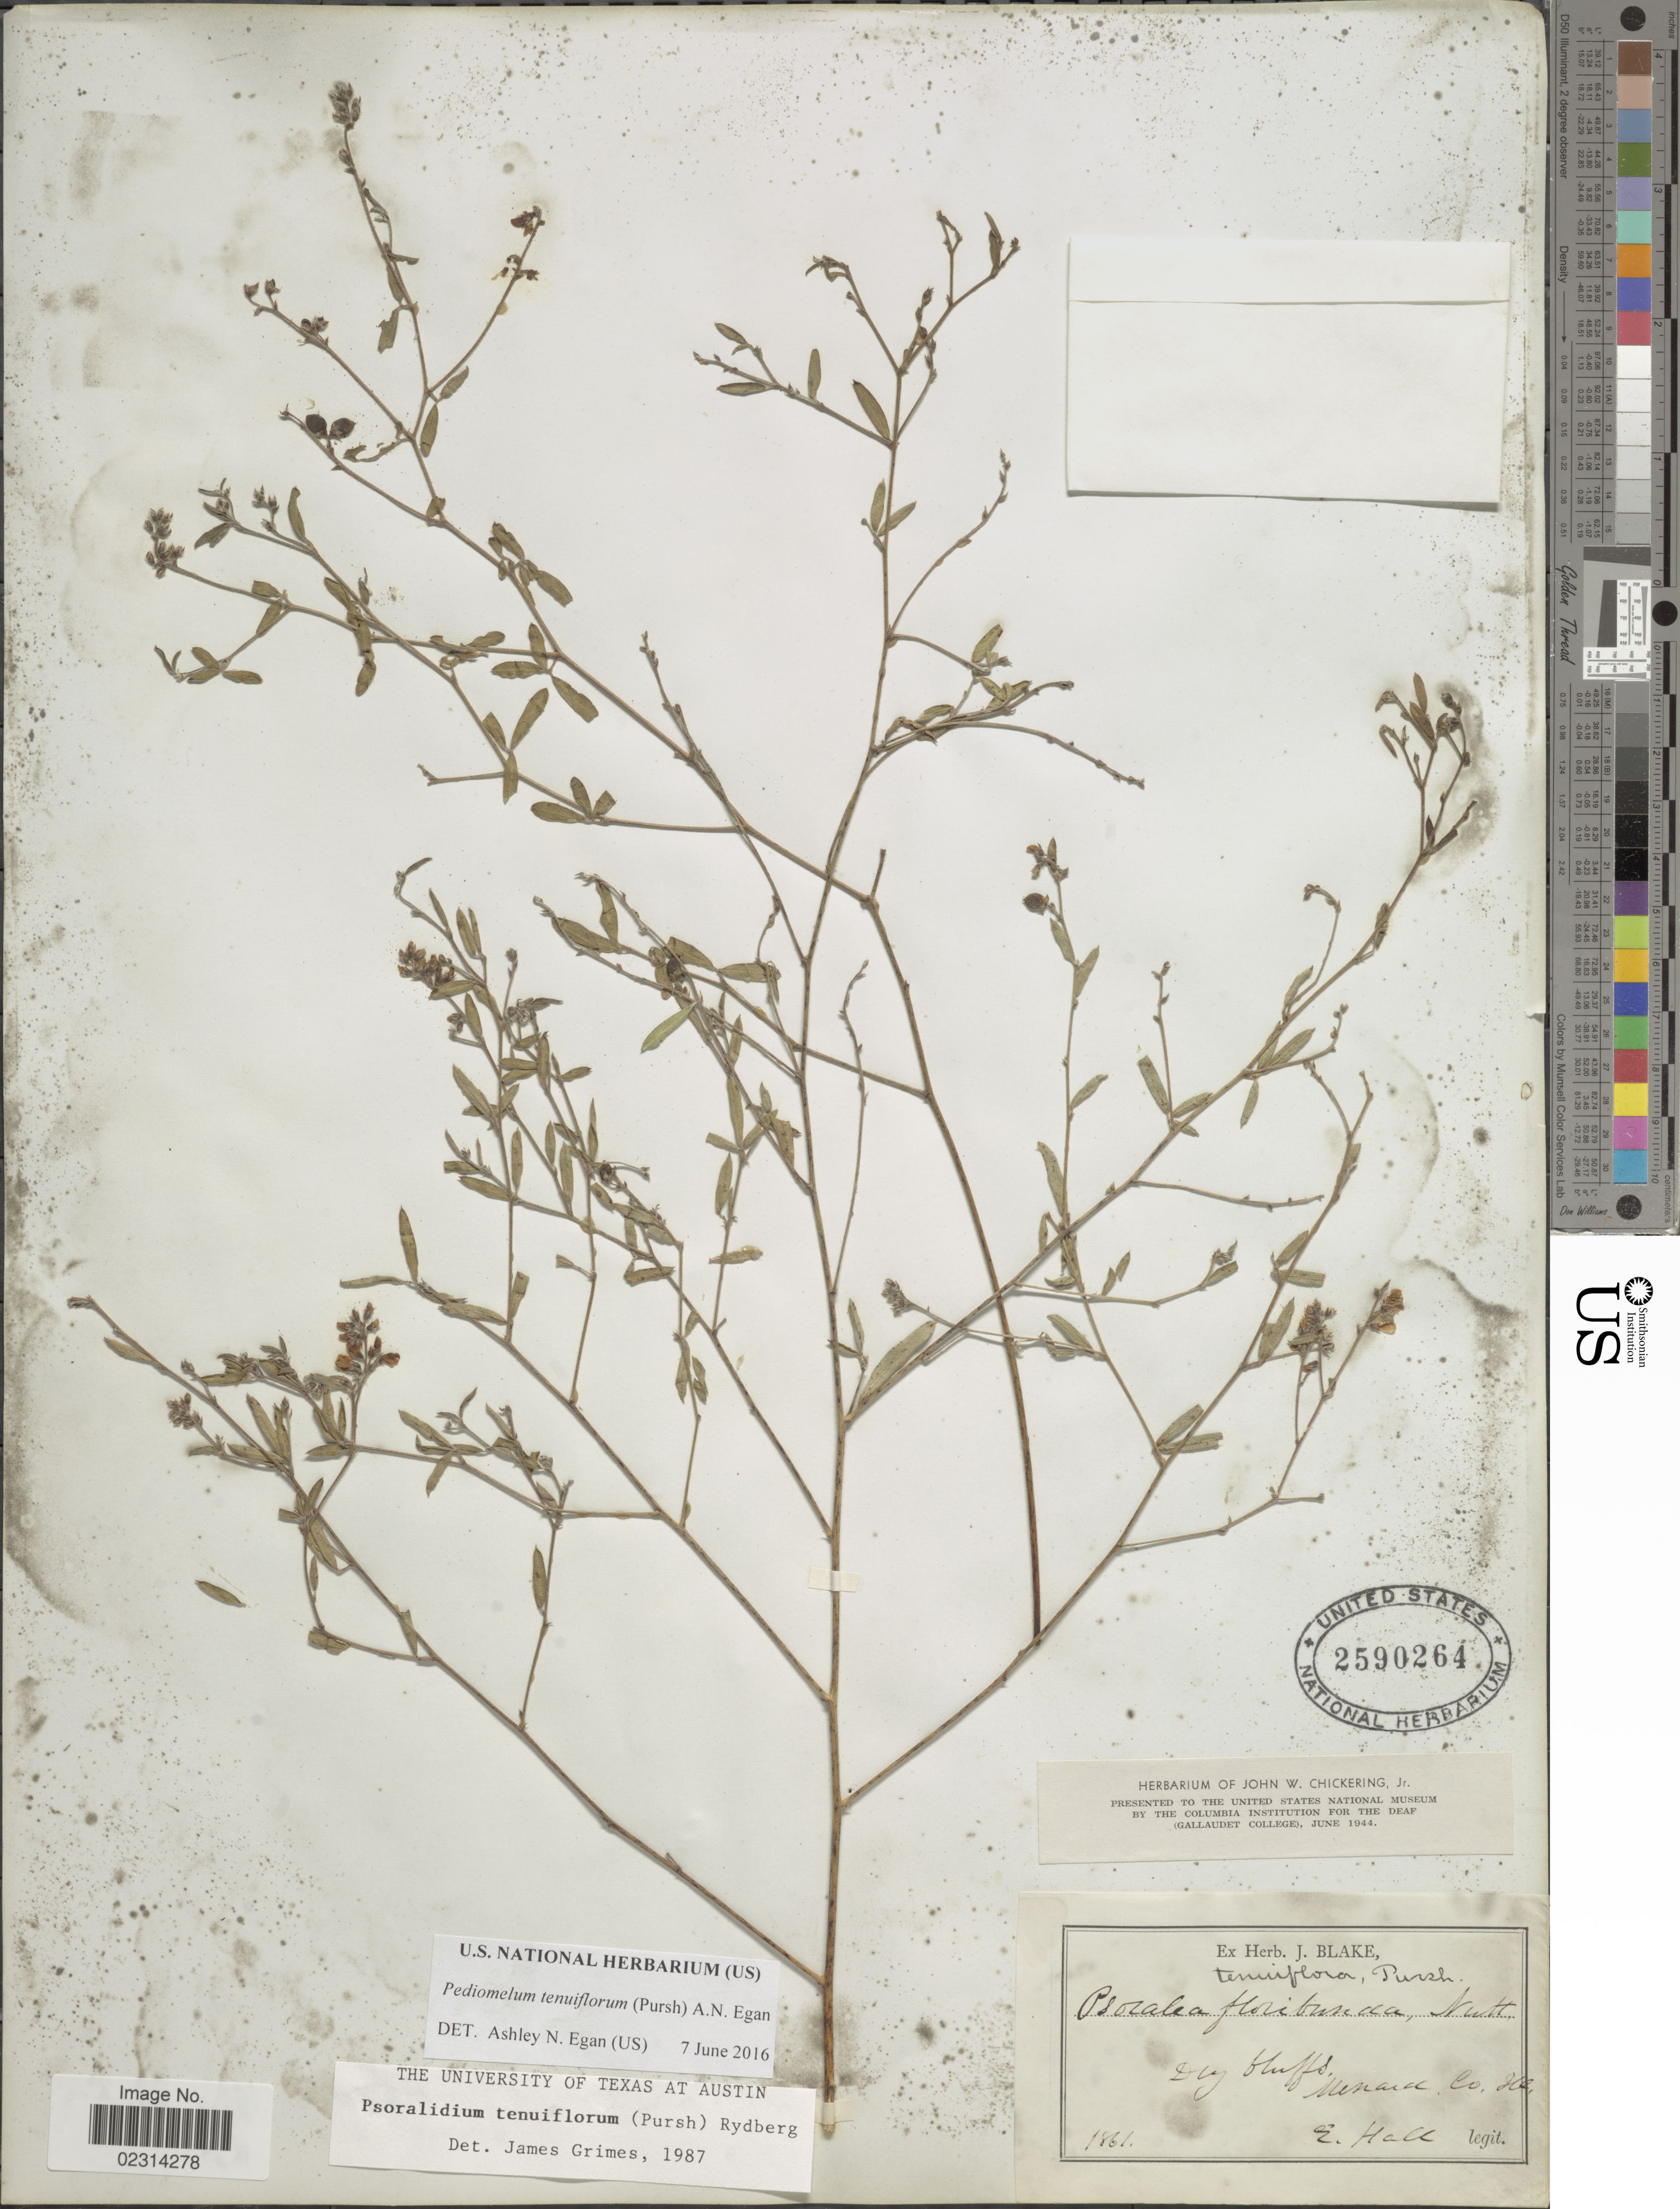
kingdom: Plantae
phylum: Tracheophyta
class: Magnoliopsida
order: Fabales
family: Fabaceae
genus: Psoralidium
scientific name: Psoralidium tenuiflorum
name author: (Pursh) Rydb.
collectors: E. Hall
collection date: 1861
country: United States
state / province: Illinois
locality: Menard Co.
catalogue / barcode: US 2590264